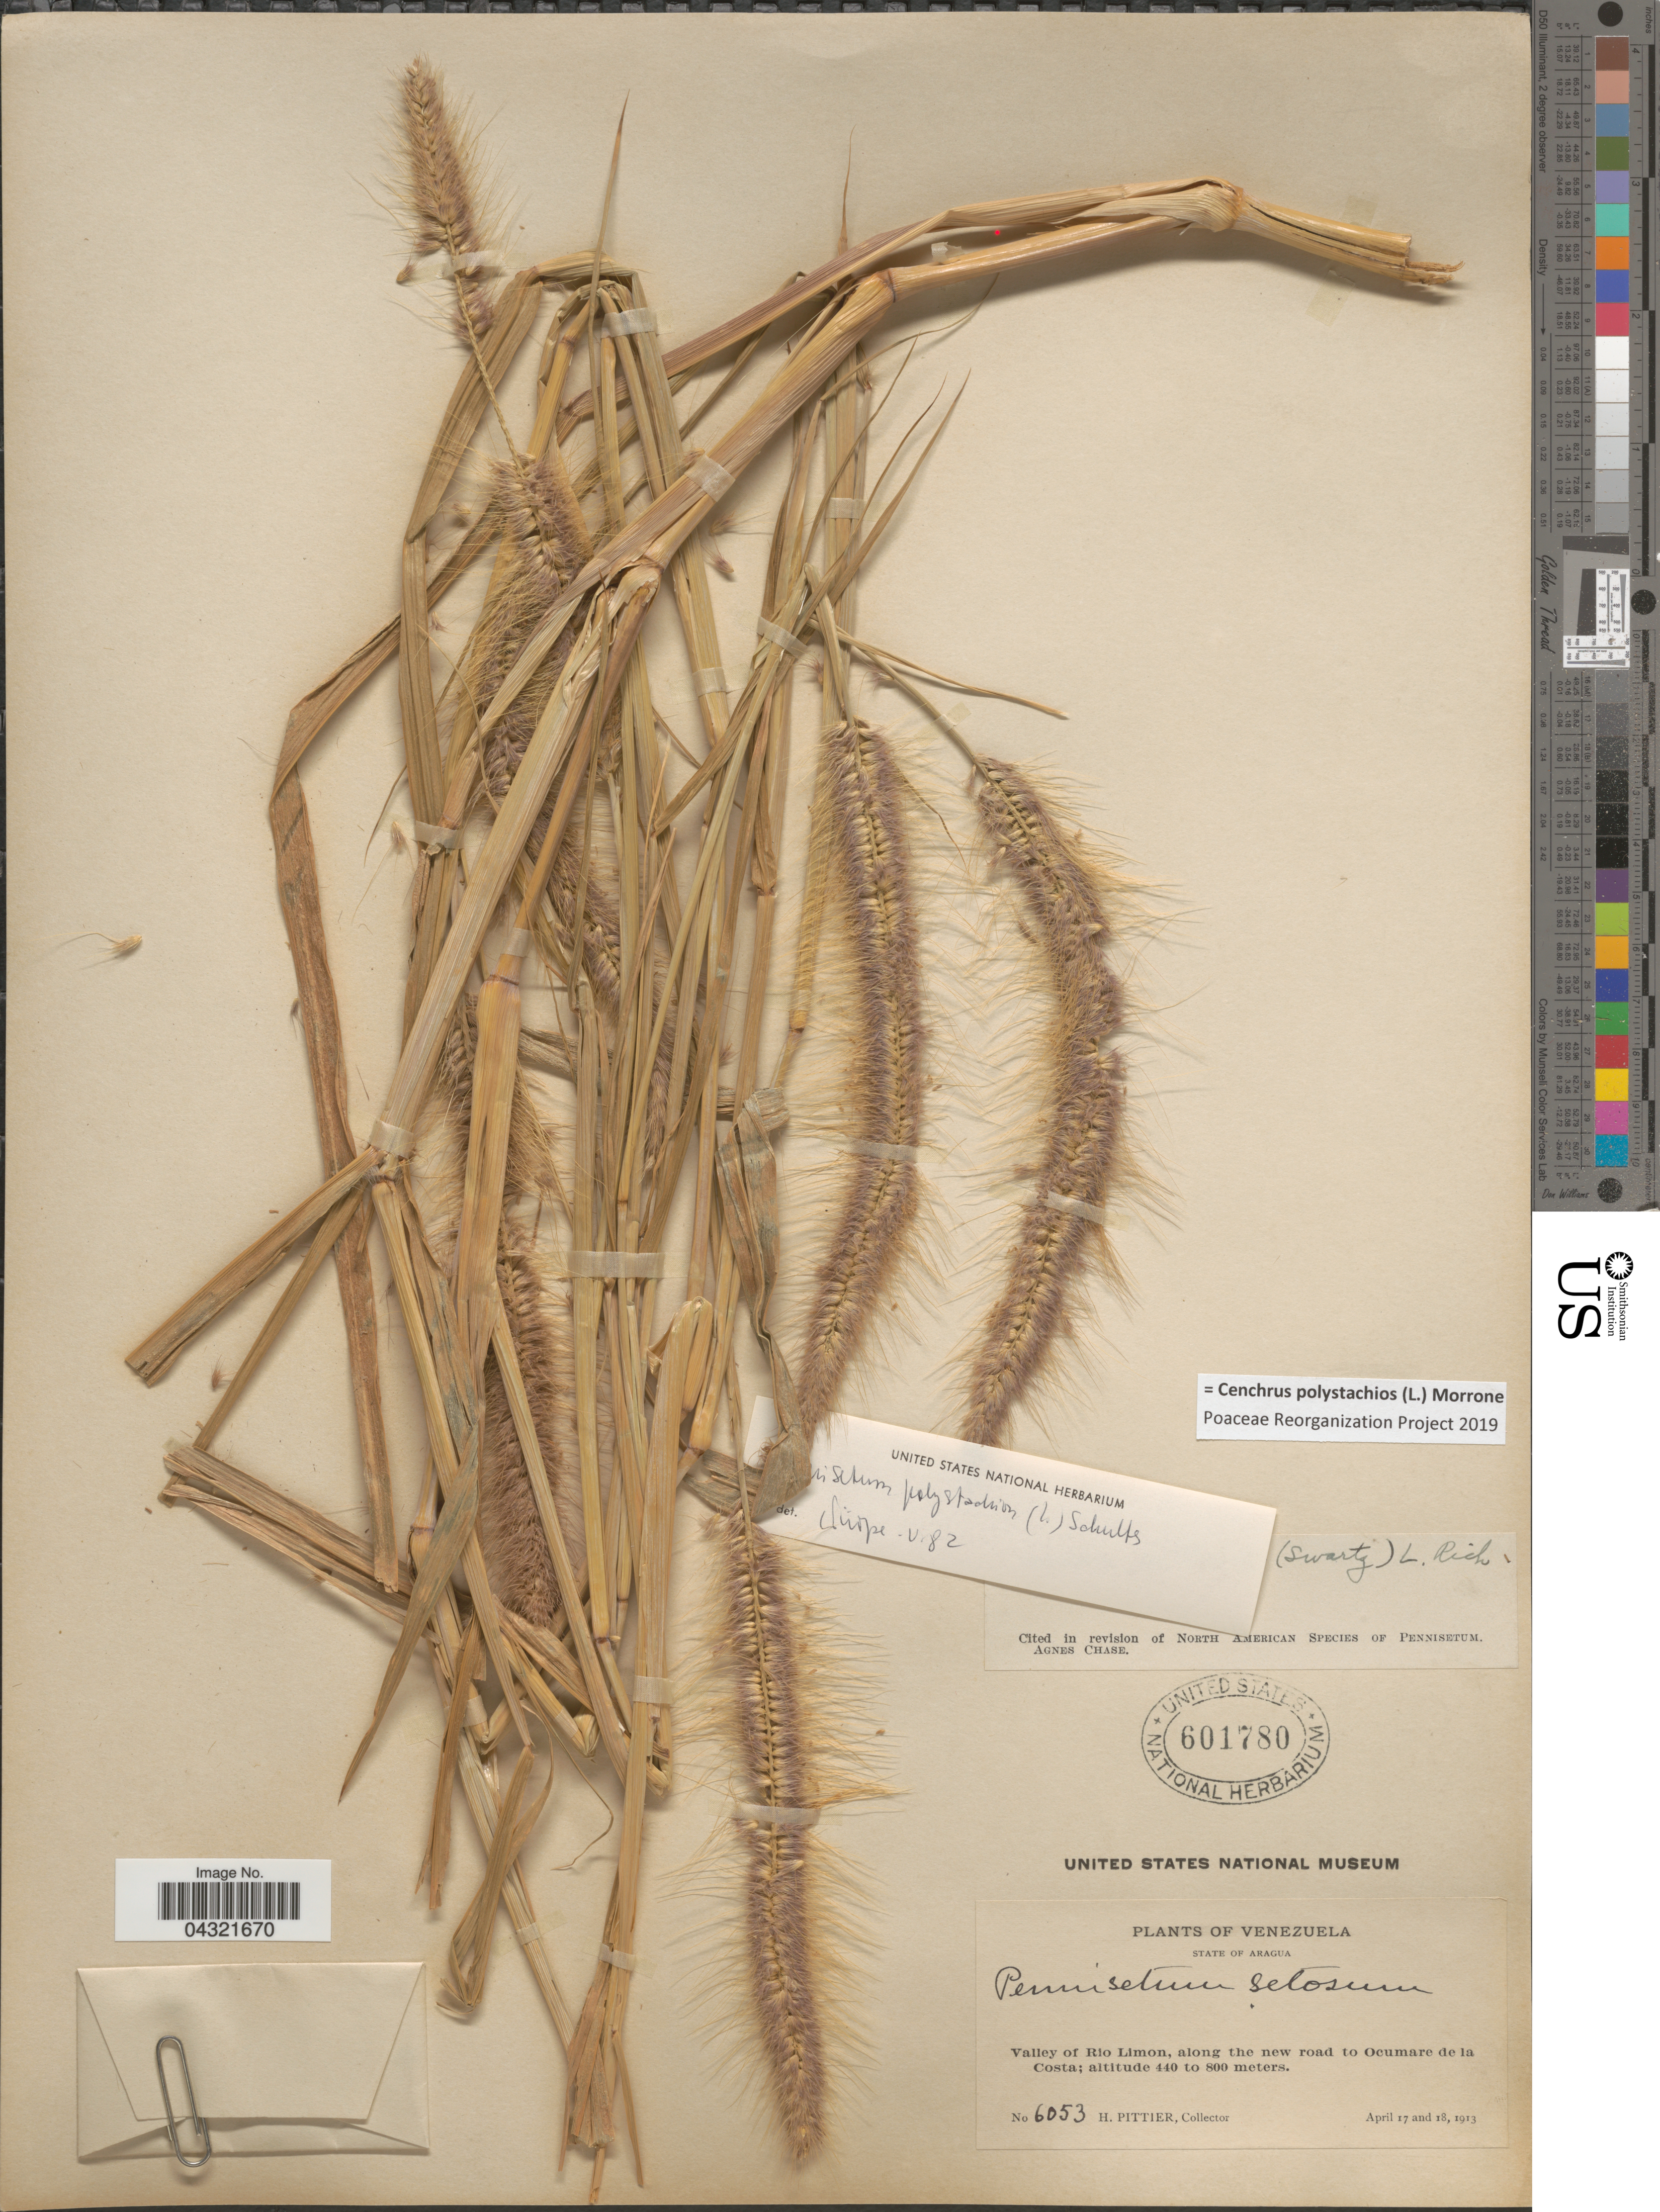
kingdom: Plantae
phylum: Tracheophyta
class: Liliopsida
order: Poales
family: Poaceae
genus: Cenchrus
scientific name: Cenchrus polystachios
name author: (L.) Morrone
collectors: H. F. Pittier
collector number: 6053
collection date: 1913-04-17/1913-04-18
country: Venezuela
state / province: Aragua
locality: Valley of Rio Limon, along the new road to Ocumare de la Costa.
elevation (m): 440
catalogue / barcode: US 601780